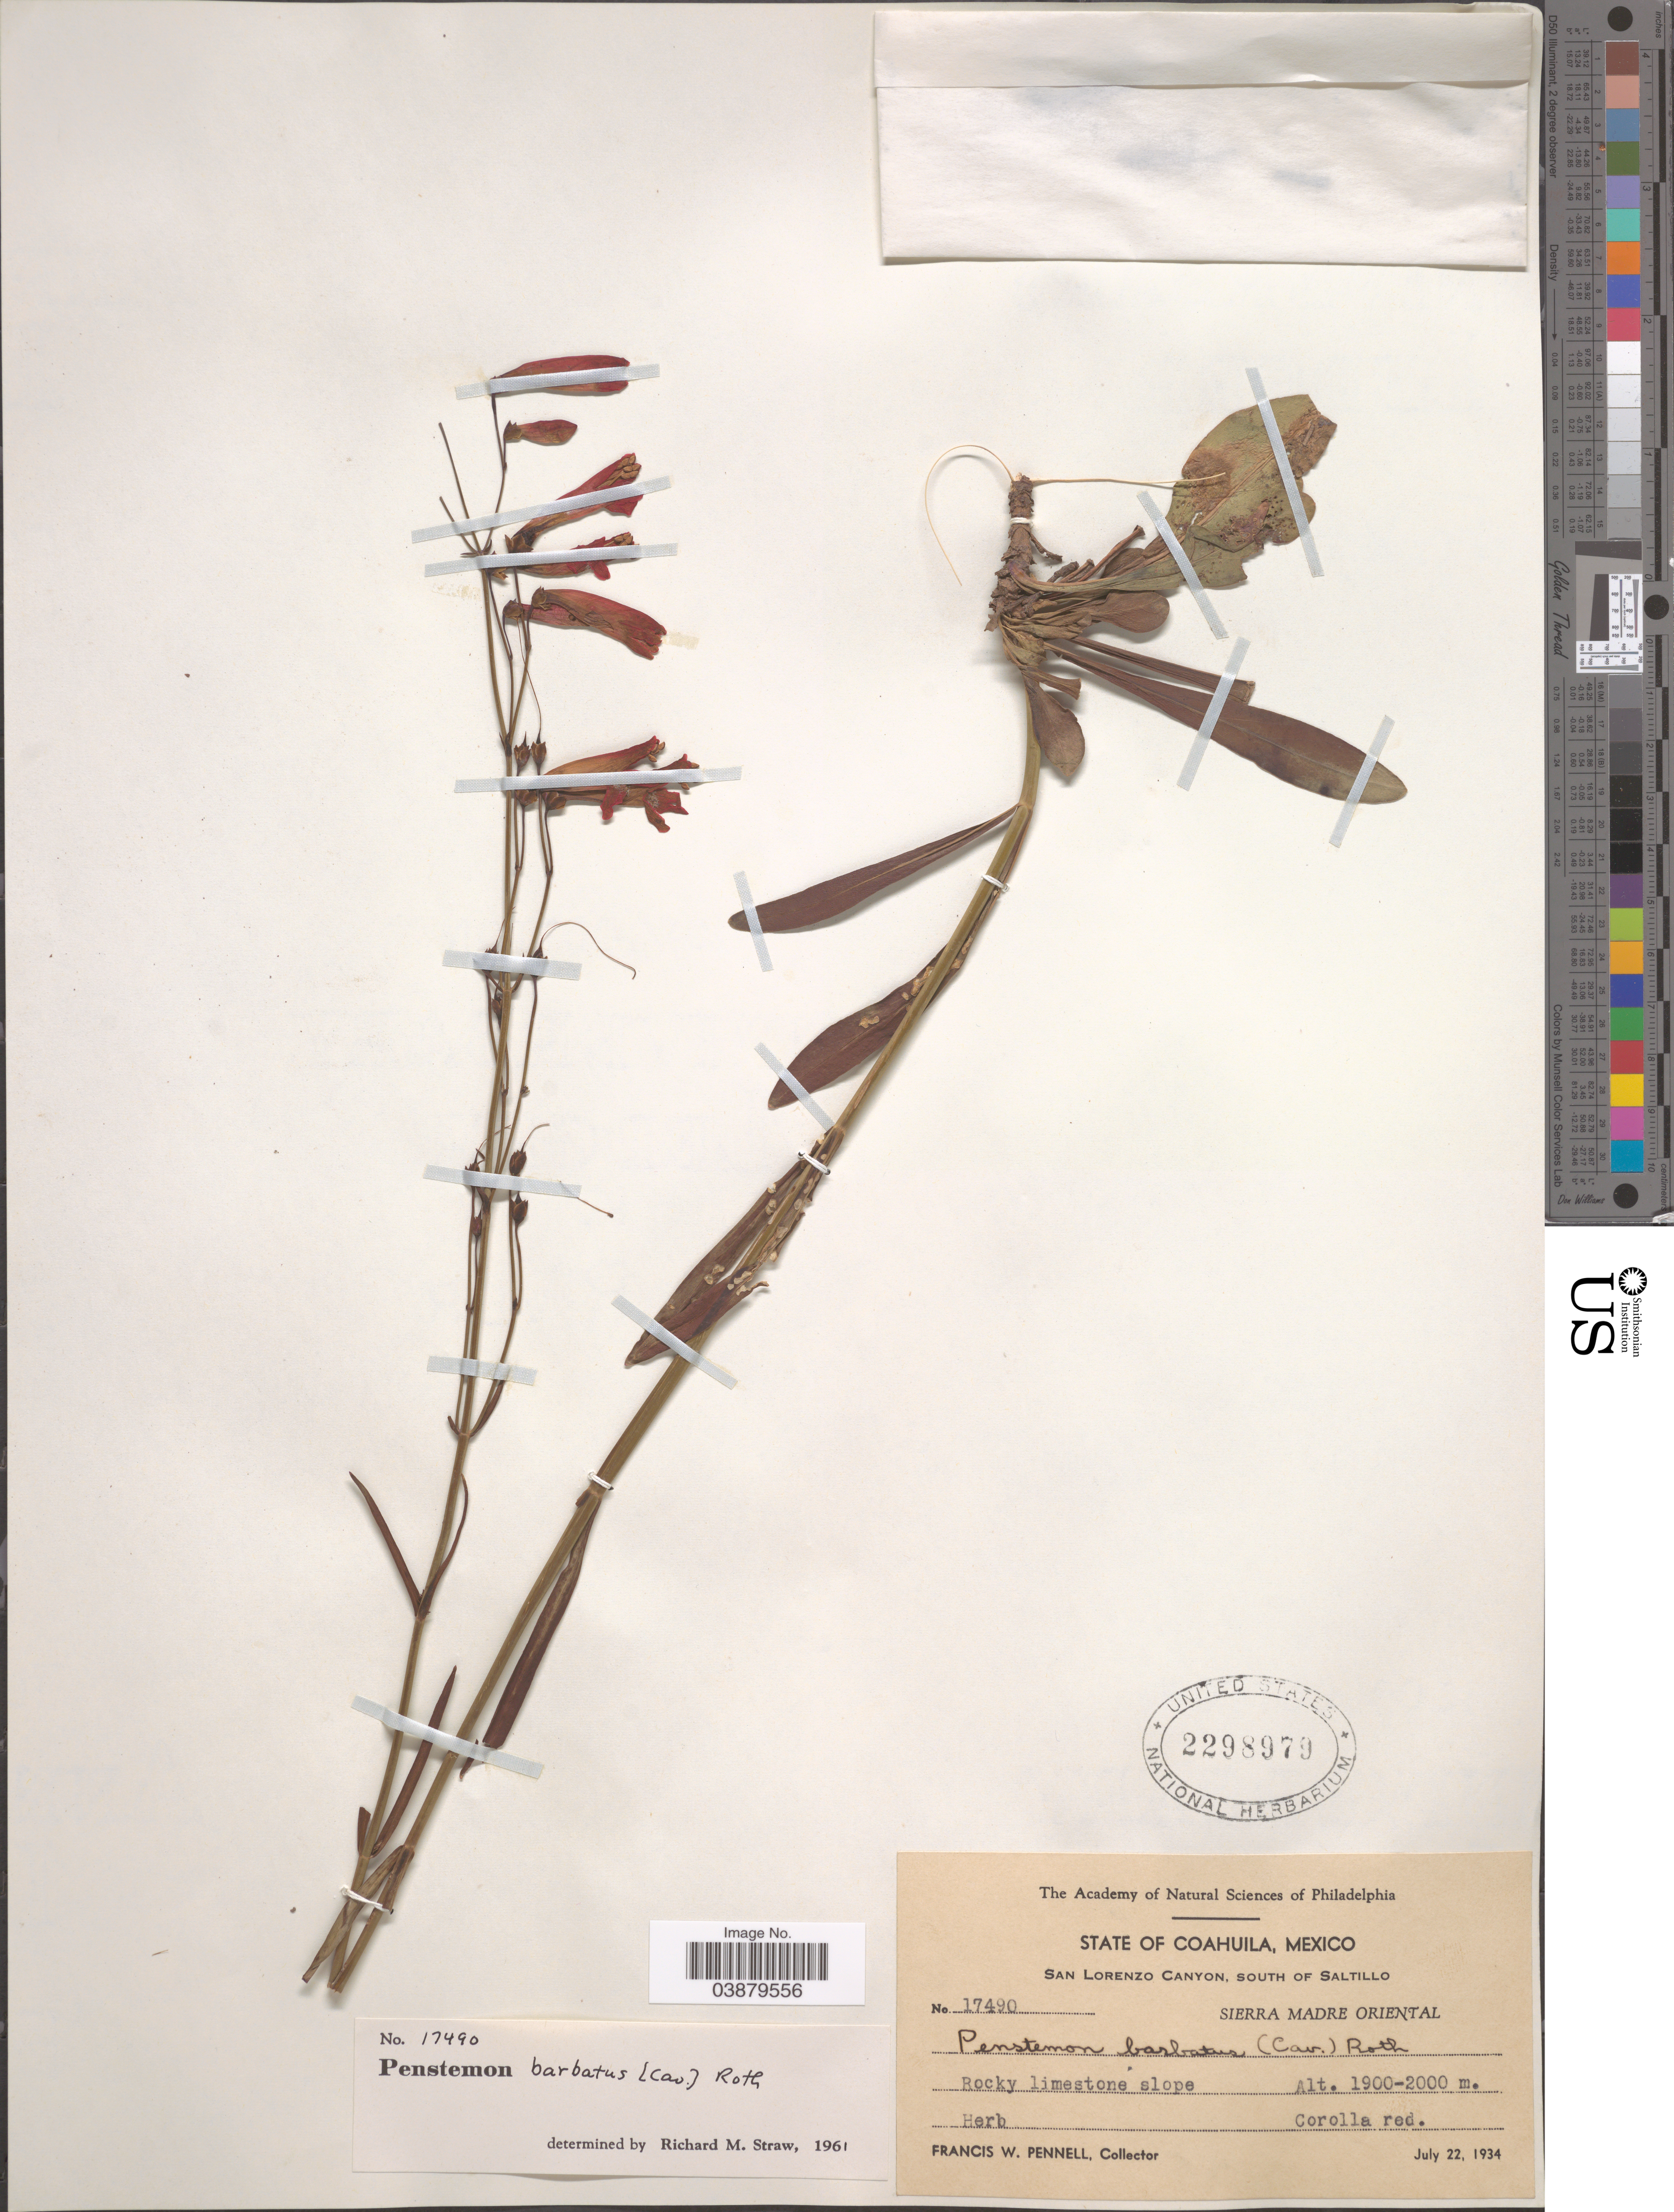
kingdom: Plantae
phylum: Tracheophyta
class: Magnoliopsida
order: Lamiales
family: Plantaginaceae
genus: Penstemon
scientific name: Penstemon barbatus subsp. barbatus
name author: (Cav.) Roth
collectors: F. W. Pennell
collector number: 17490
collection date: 1934-07-22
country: Mexico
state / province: Coahuila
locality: San Lorenzo Canyon, south of Saltillo. Sierra Madre Oriental.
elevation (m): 1900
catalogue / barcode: US 2298979